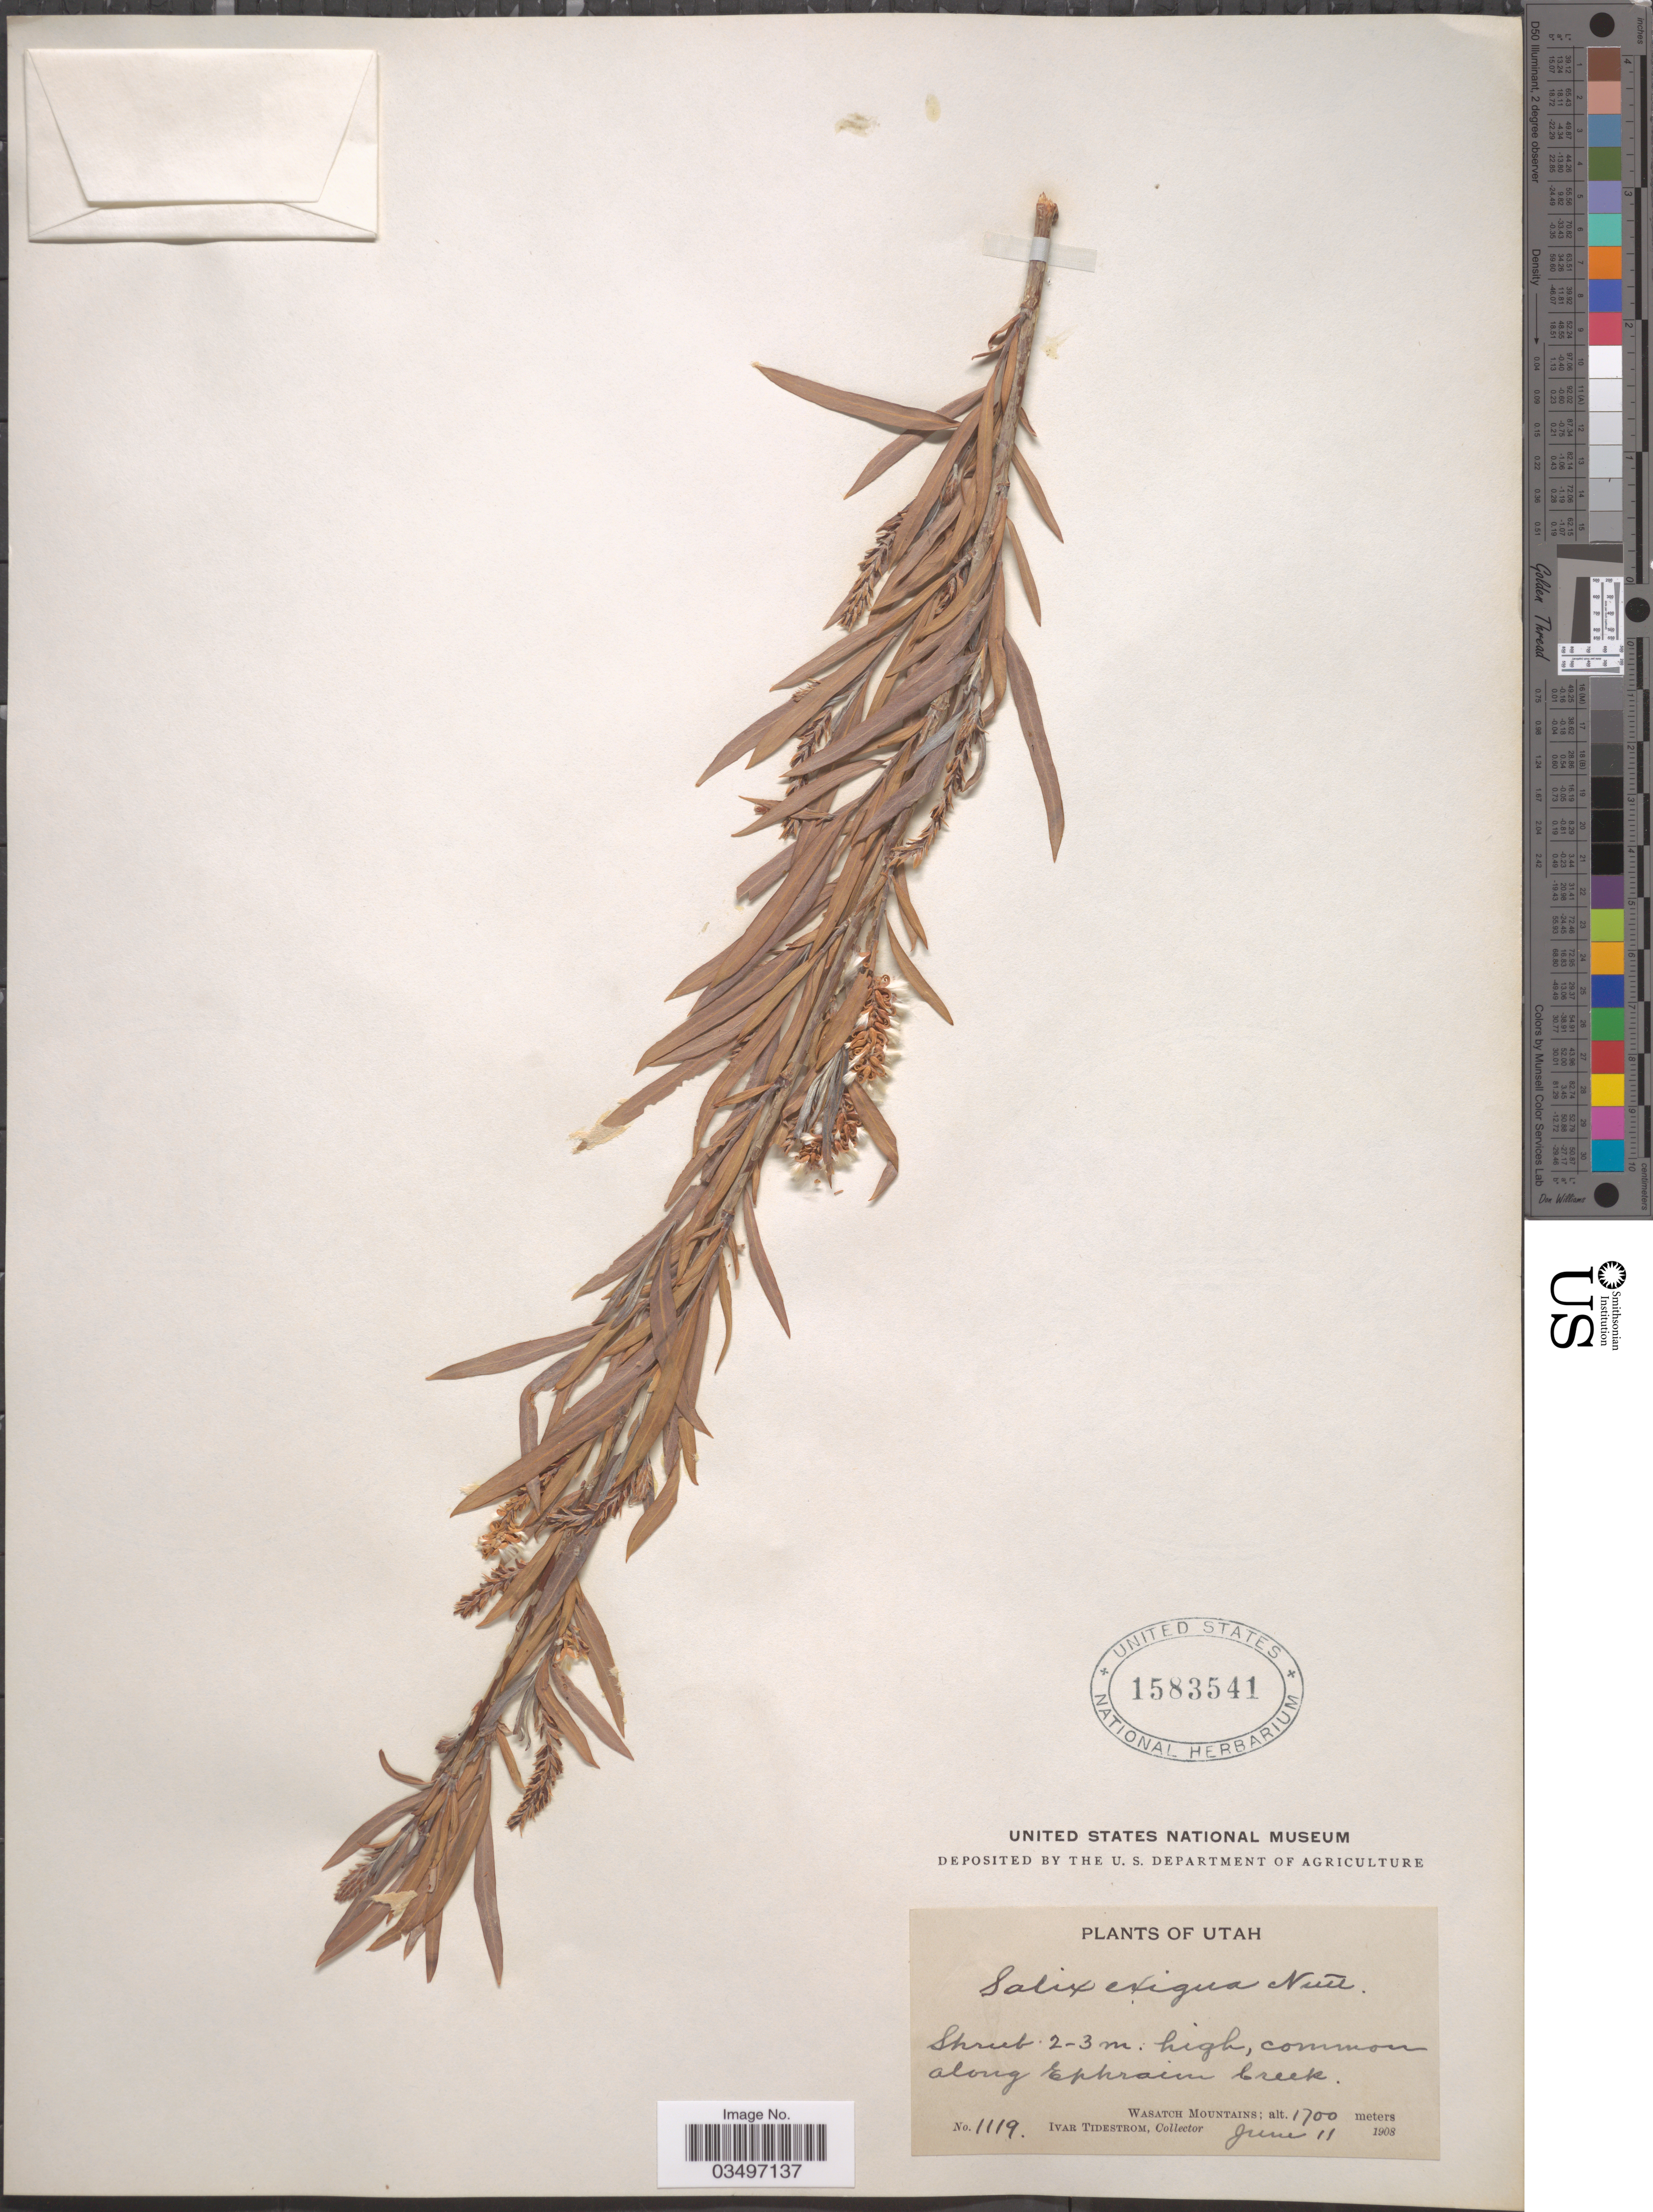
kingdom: Plantae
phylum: Tracheophyta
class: Magnoliopsida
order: Malpighiales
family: Salicaceae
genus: Salix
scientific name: Salix exigua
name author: Nutt.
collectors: I. F. Tidestrom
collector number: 1119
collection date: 1908-06-11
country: United States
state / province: Utah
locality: Along Ephraim Creek. Wasatch Mountains.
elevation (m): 1700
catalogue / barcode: US 1583541